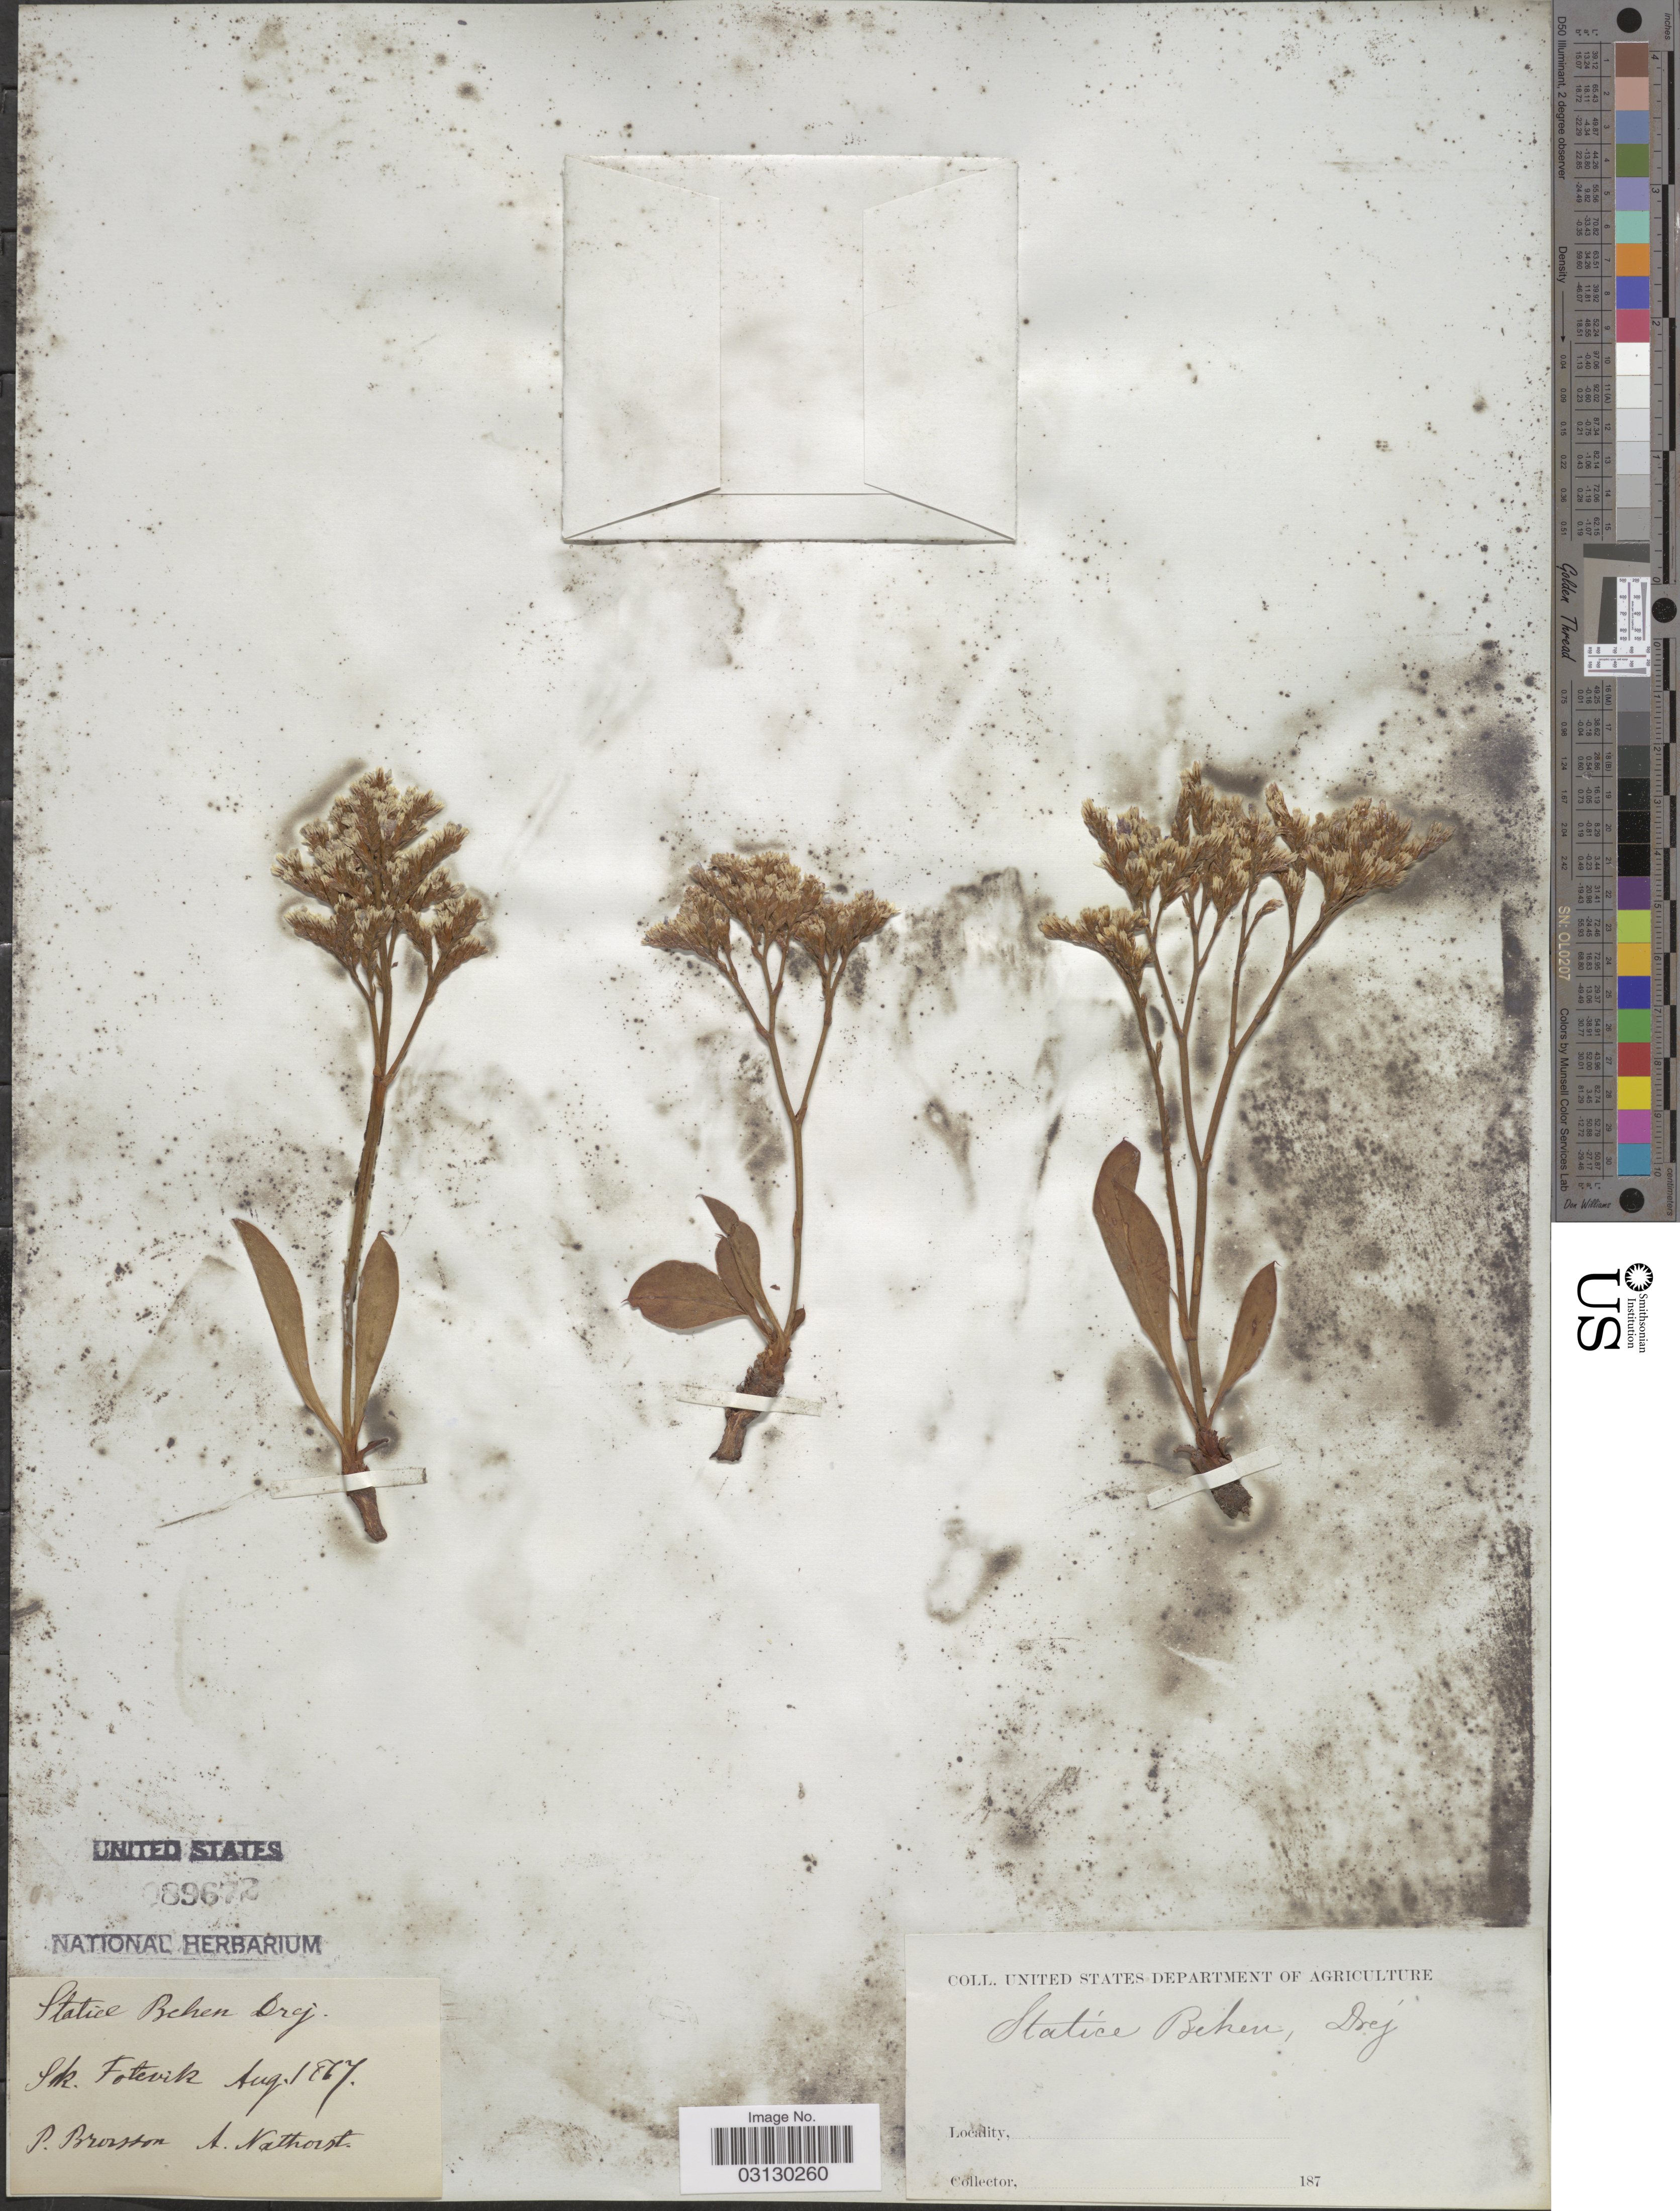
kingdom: Plantae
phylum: Tracheophyta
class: Magnoliopsida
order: Caryophyllales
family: Plumbaginaceae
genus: Limonium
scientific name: Limonium behen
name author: Kuntze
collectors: P. Brousson & A. Nathorst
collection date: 1867-08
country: Sweden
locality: Sk. Fotevik.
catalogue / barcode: US 89672